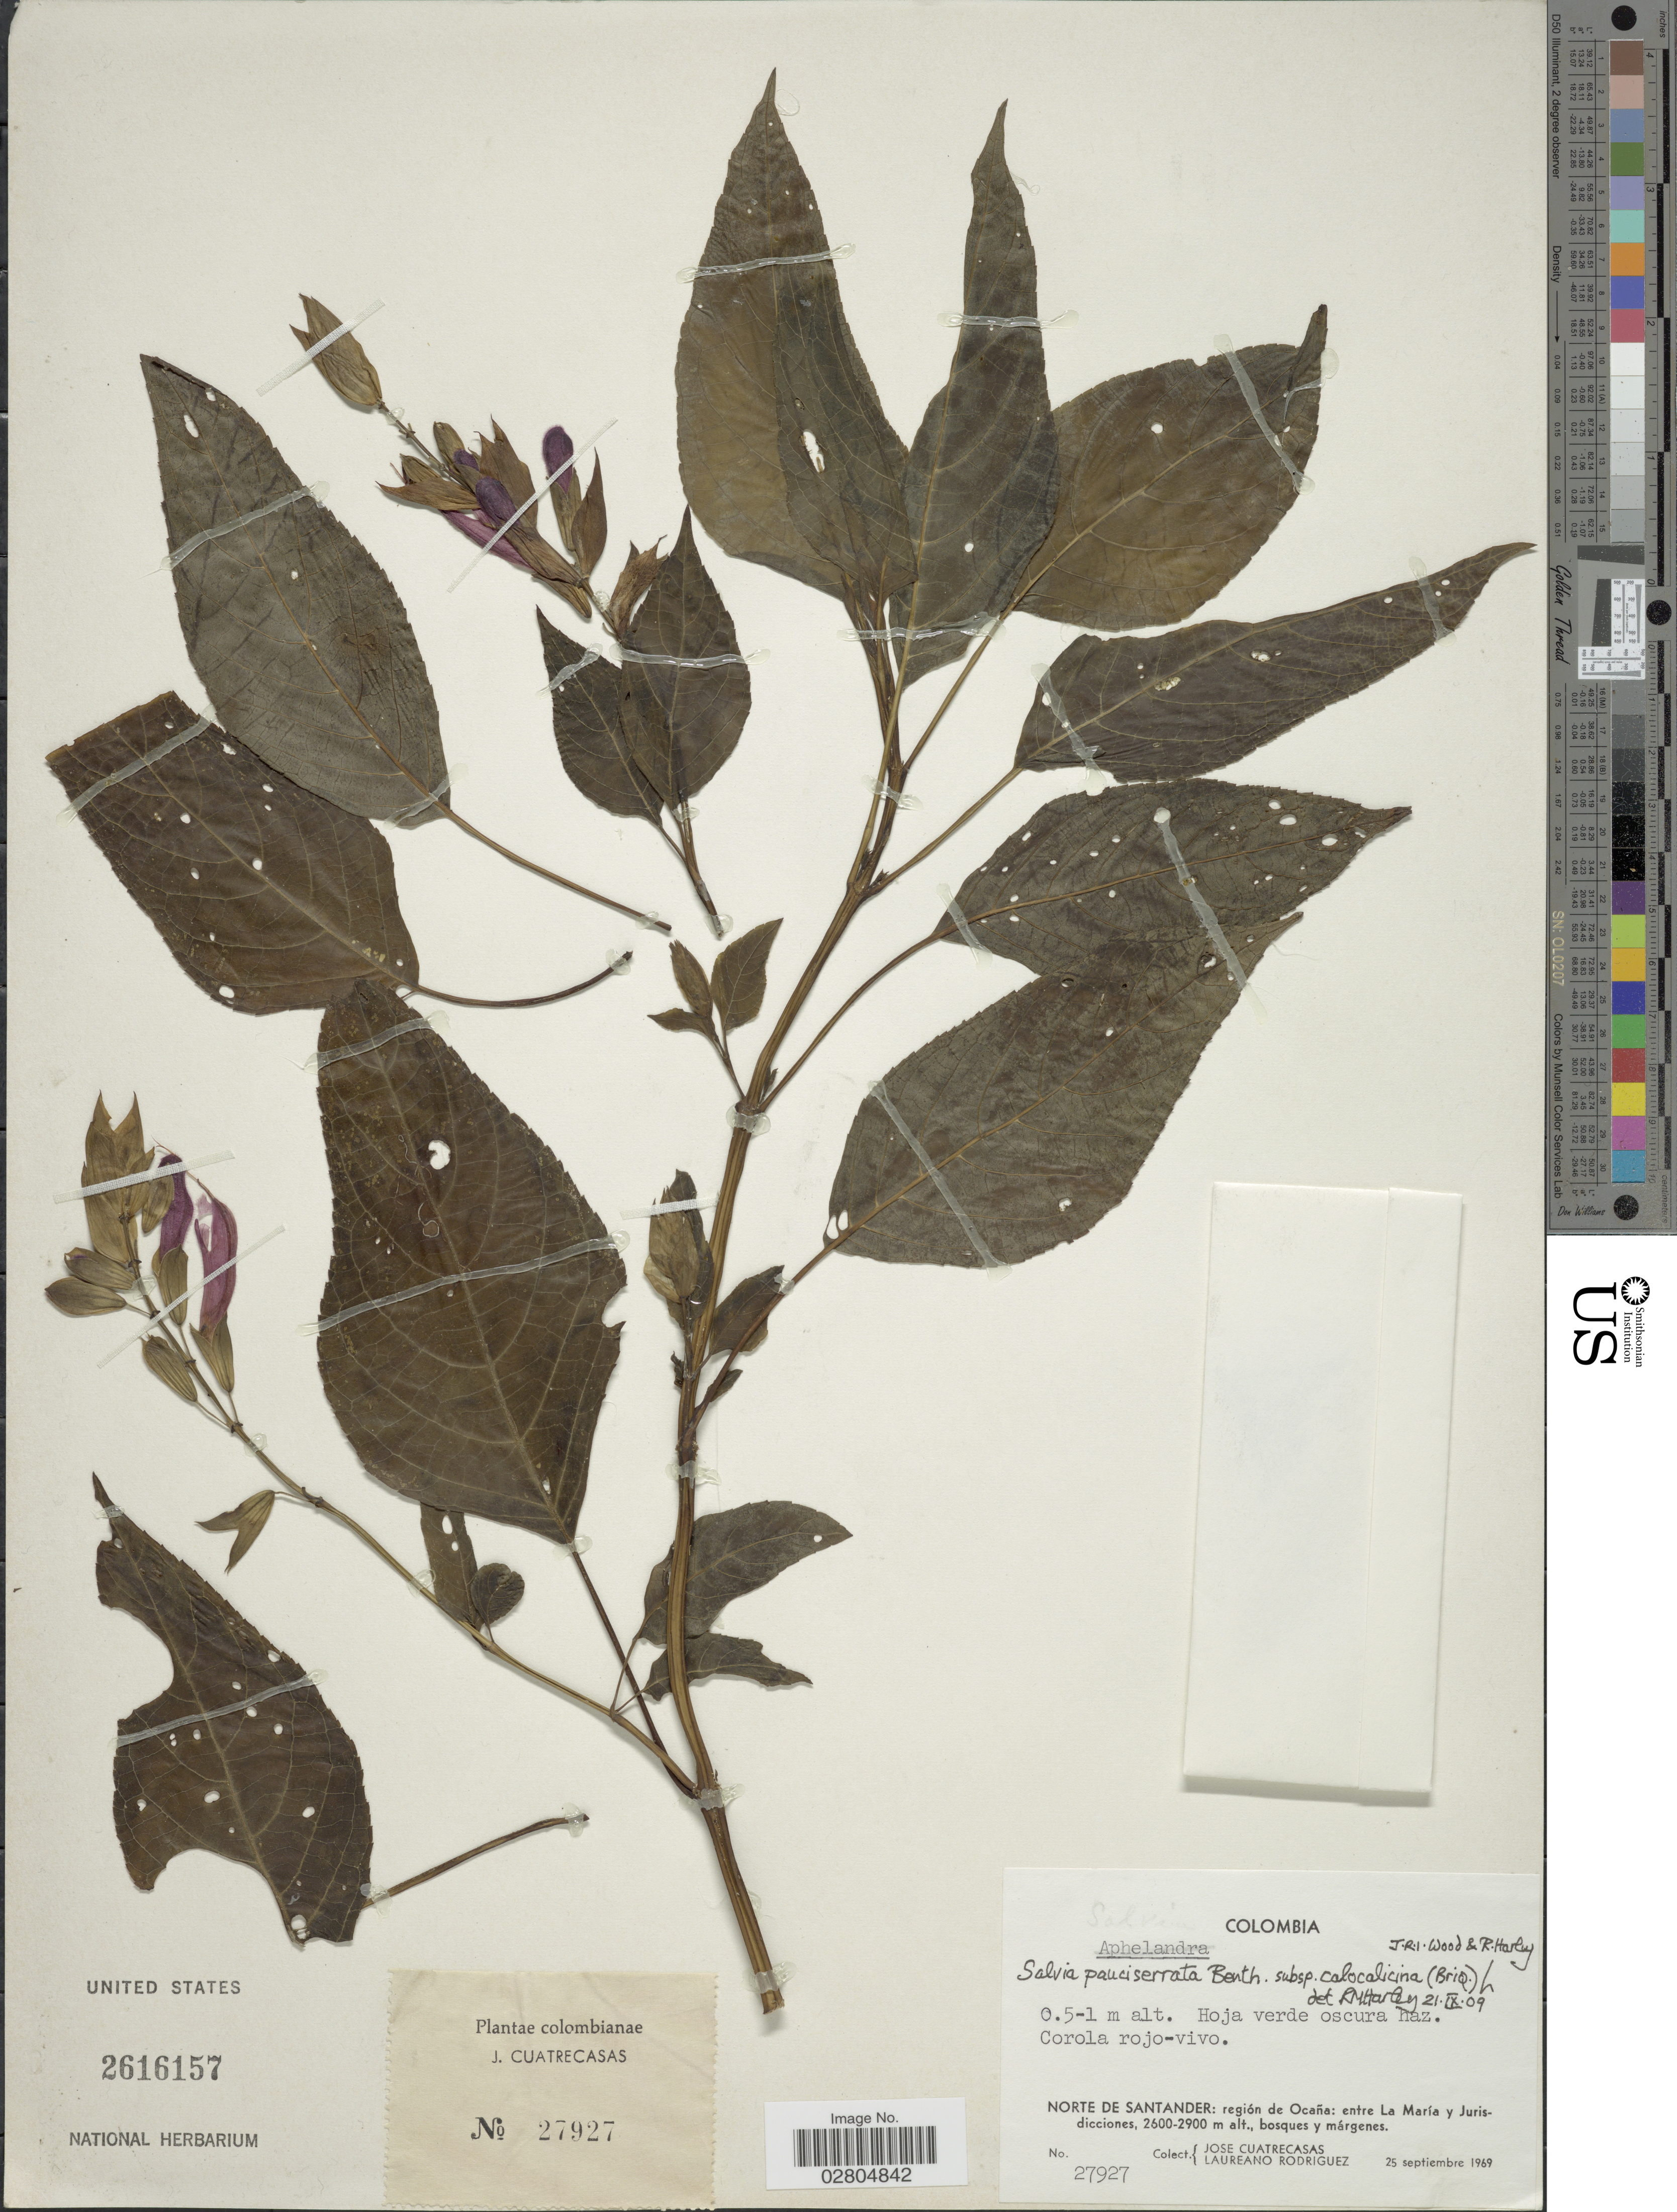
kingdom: Plantae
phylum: Tracheophyta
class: Magnoliopsida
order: Lamiales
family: Lamiaceae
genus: Salvia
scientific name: Salvia paucisserrata subsp. calocalicina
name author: (Briq.) J.R.I. Wood & Harley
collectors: J. Cuatrecasas & L. Rodriguez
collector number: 27927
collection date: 1969-09-25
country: Colombia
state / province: Norte de Santander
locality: Región de Ocaña: entre La María y Jurisdicciones.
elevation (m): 2600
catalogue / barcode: US 2616157